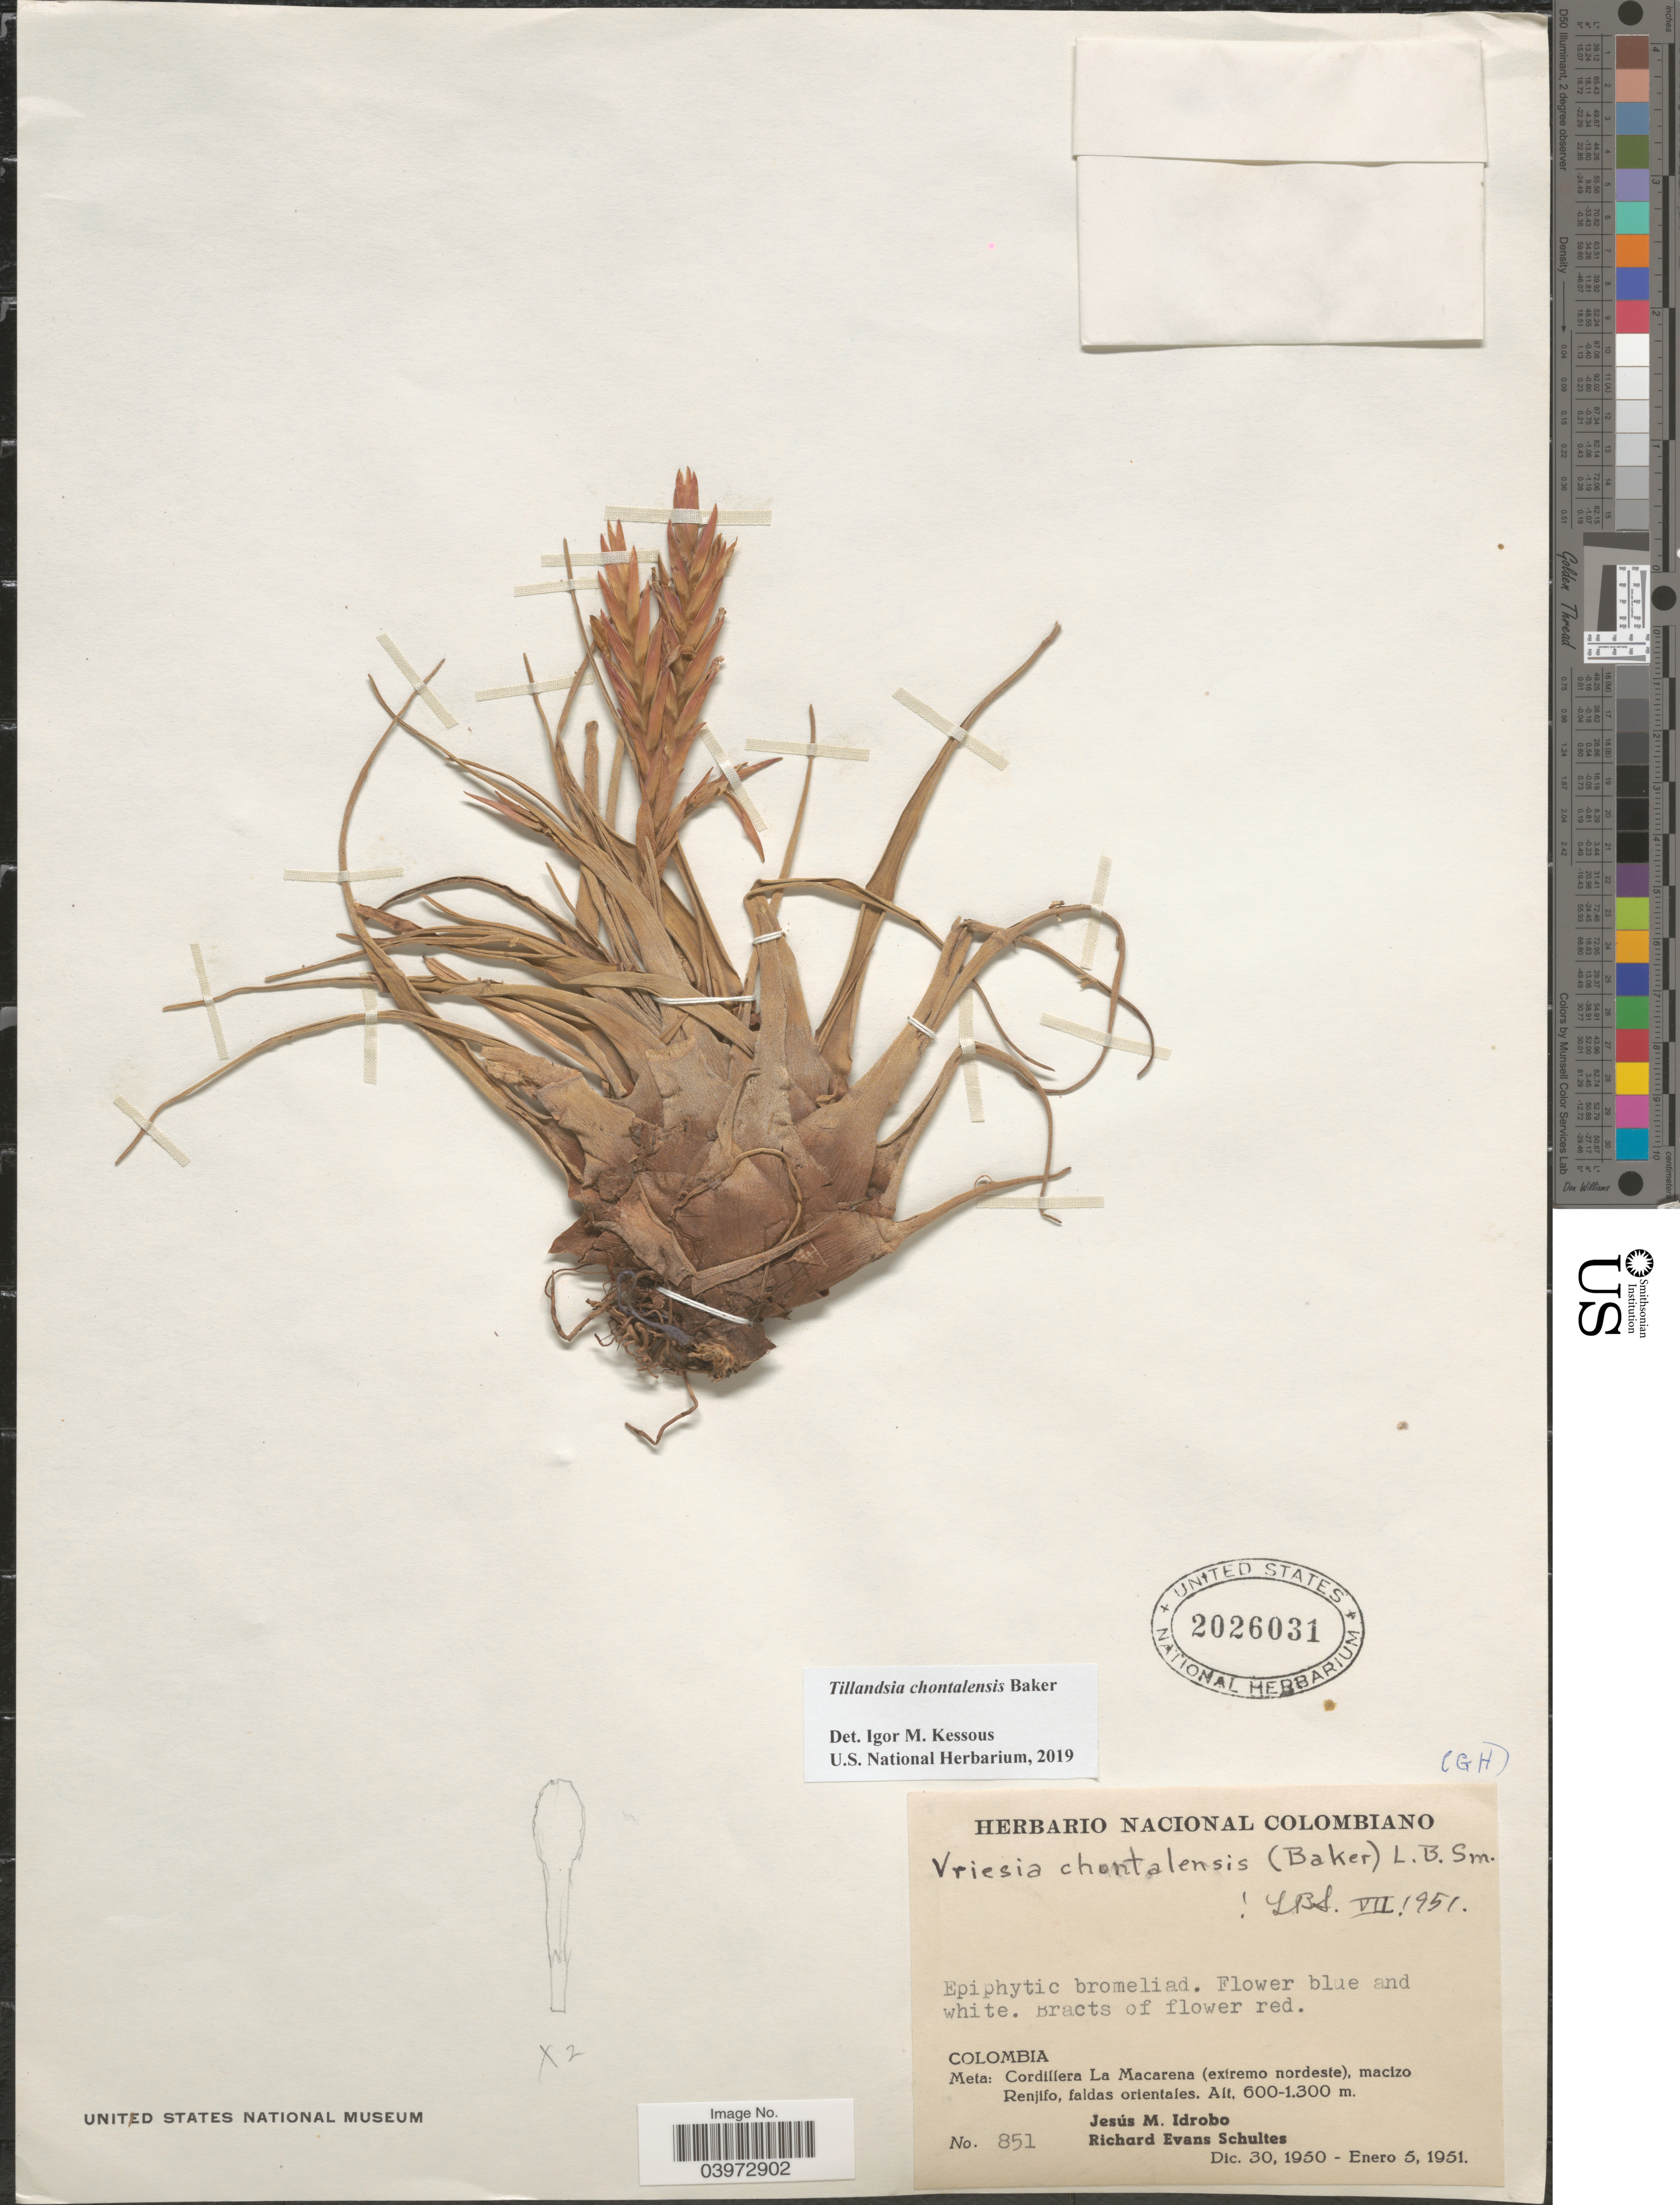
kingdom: Plantae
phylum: Tracheophyta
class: Liliopsida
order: Poales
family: Bromeliaceae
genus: Tillandsia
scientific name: Tillandsia chontalensis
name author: Baker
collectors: J. M. Idrobo & R. E. Schultes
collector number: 851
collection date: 1950-12-30/1951-01-05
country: Colombia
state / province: Meta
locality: Cordillera La Macarena (extremo nordeste), macizo Renjifo, faldas orientalis.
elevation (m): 600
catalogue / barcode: US 2026031